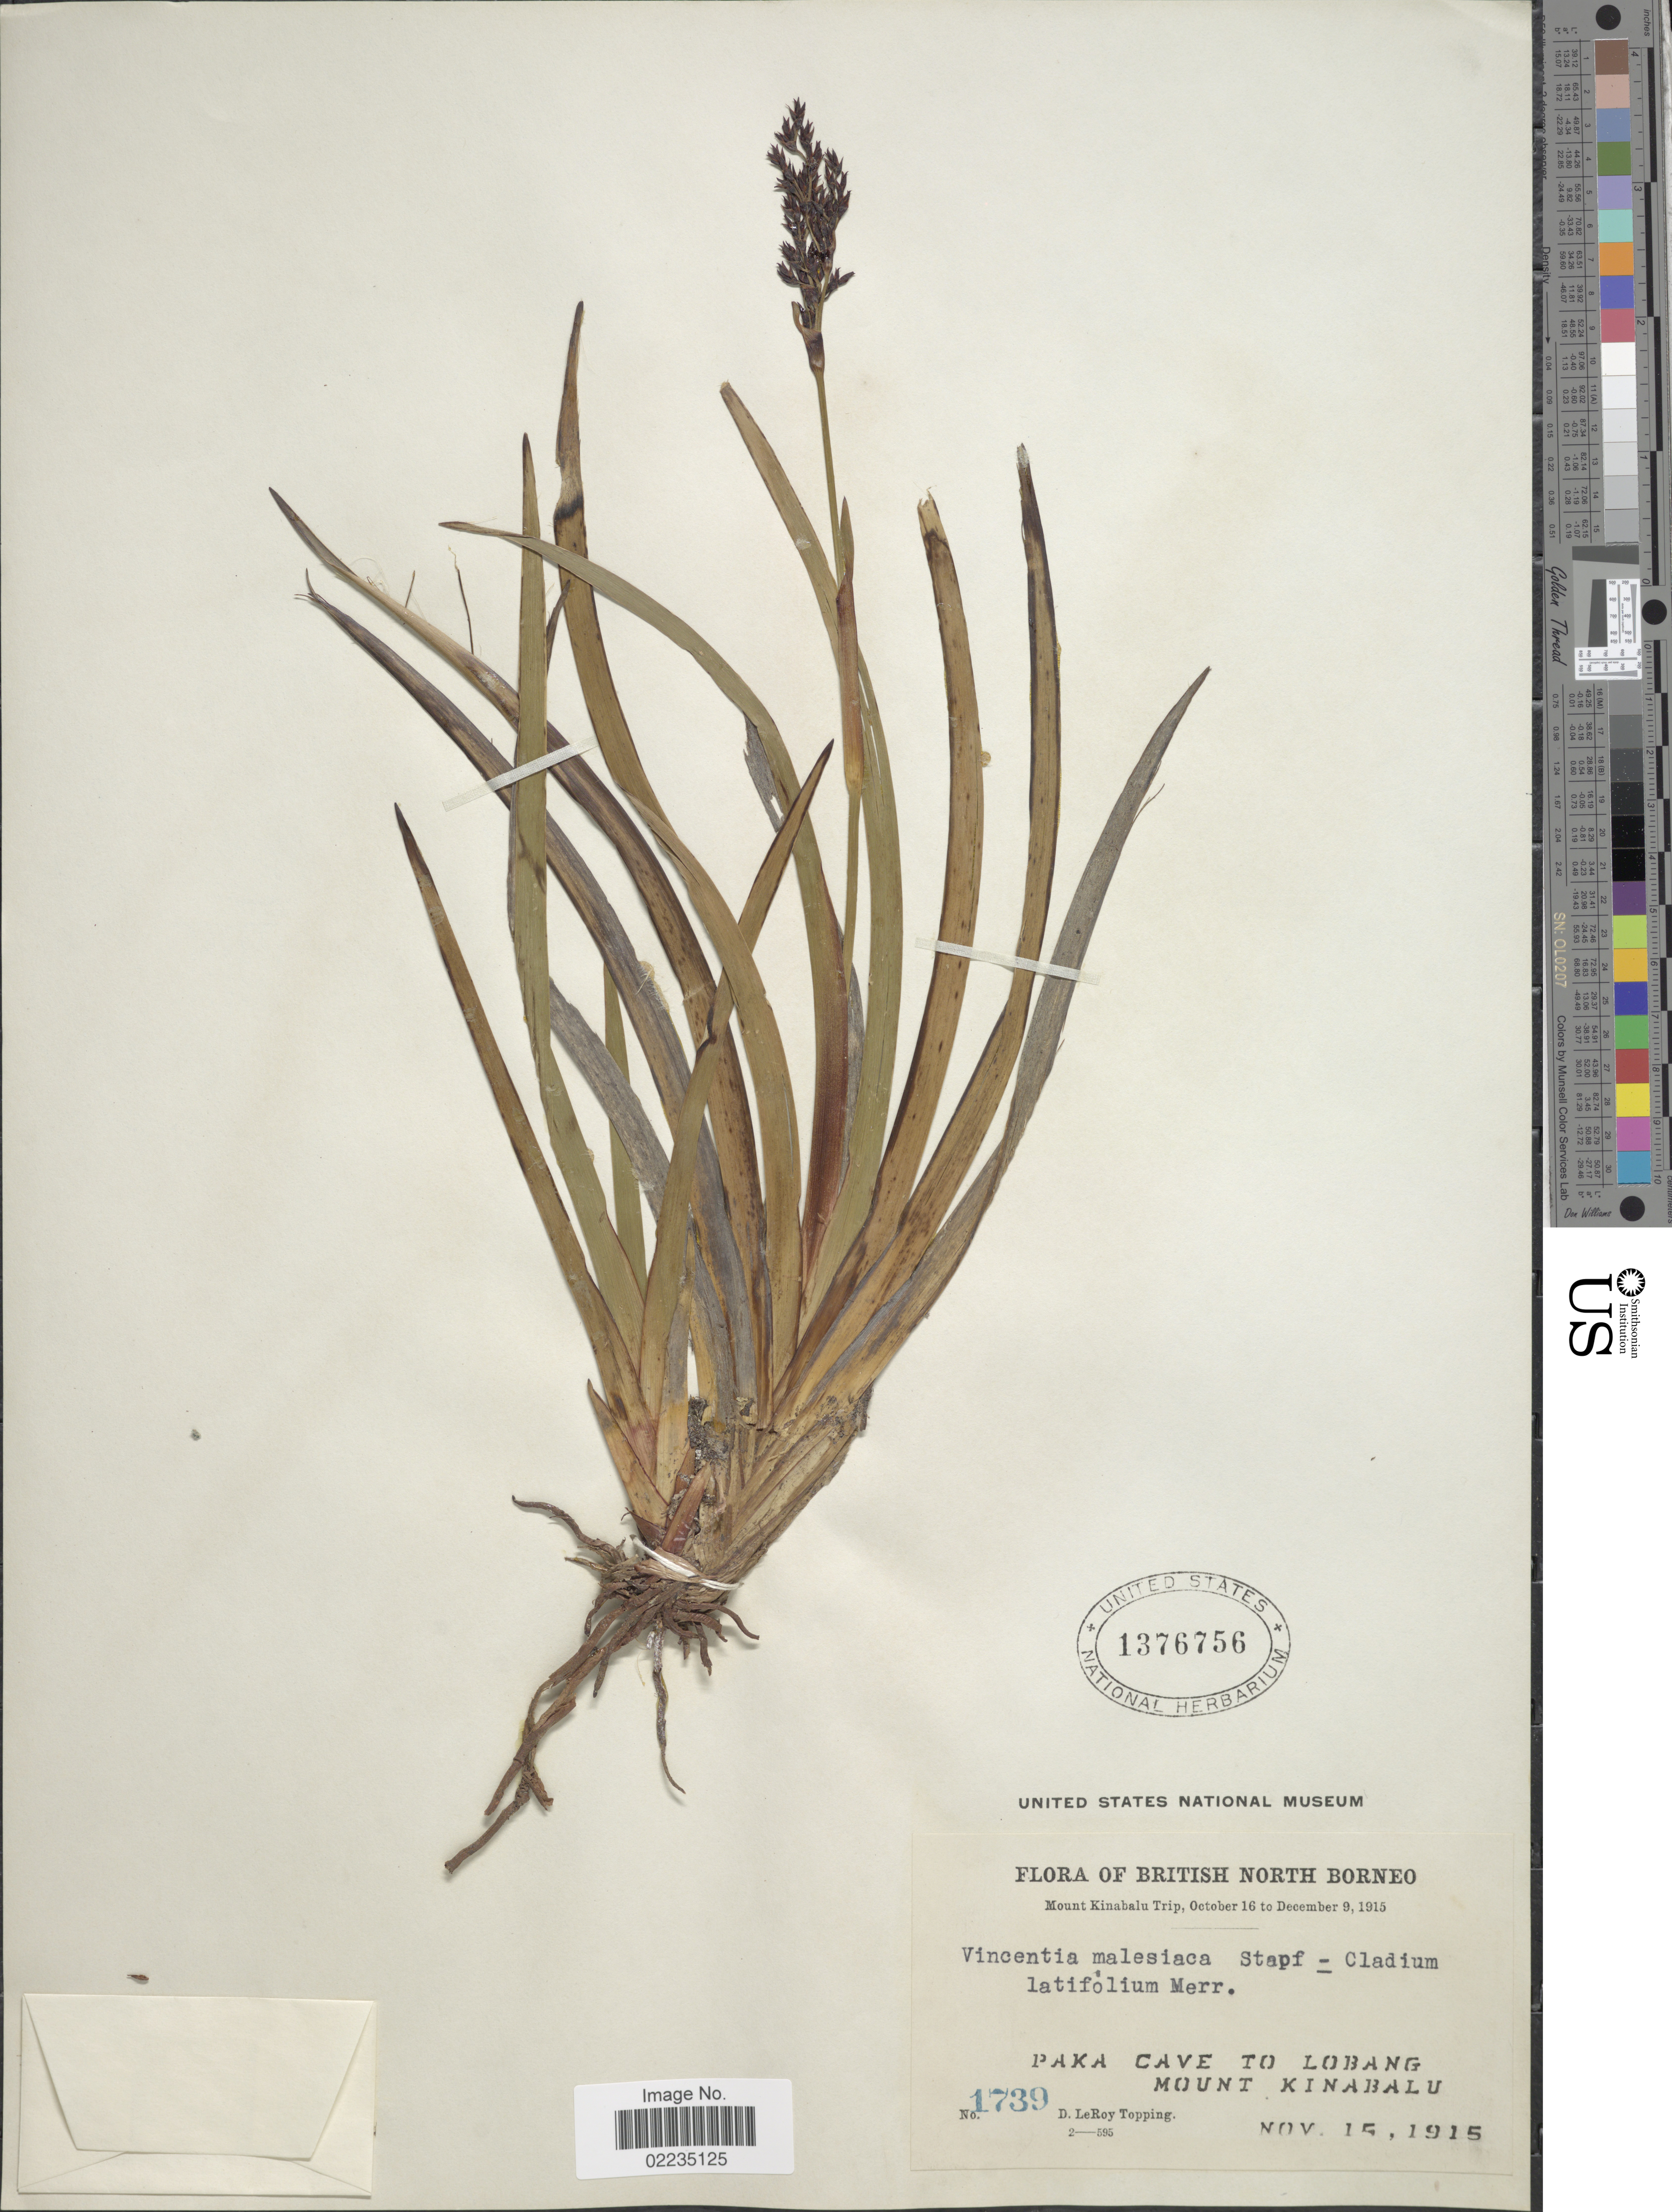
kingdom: Plantae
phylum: Tracheophyta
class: Liliopsida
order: Poales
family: Cyperaceae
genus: Machaerina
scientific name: Machaerina falcata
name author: (Nees) T. Koyama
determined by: Strong, Mark T., (BOT), Smithsonian Institution - National Museum of Natural History (UNITED STATES)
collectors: D. L. Topping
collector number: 1739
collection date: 1915-11-15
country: Malaysia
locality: British North Borneo, Paka Cave to Lobang Mount Kinabalu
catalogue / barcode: US 1376756